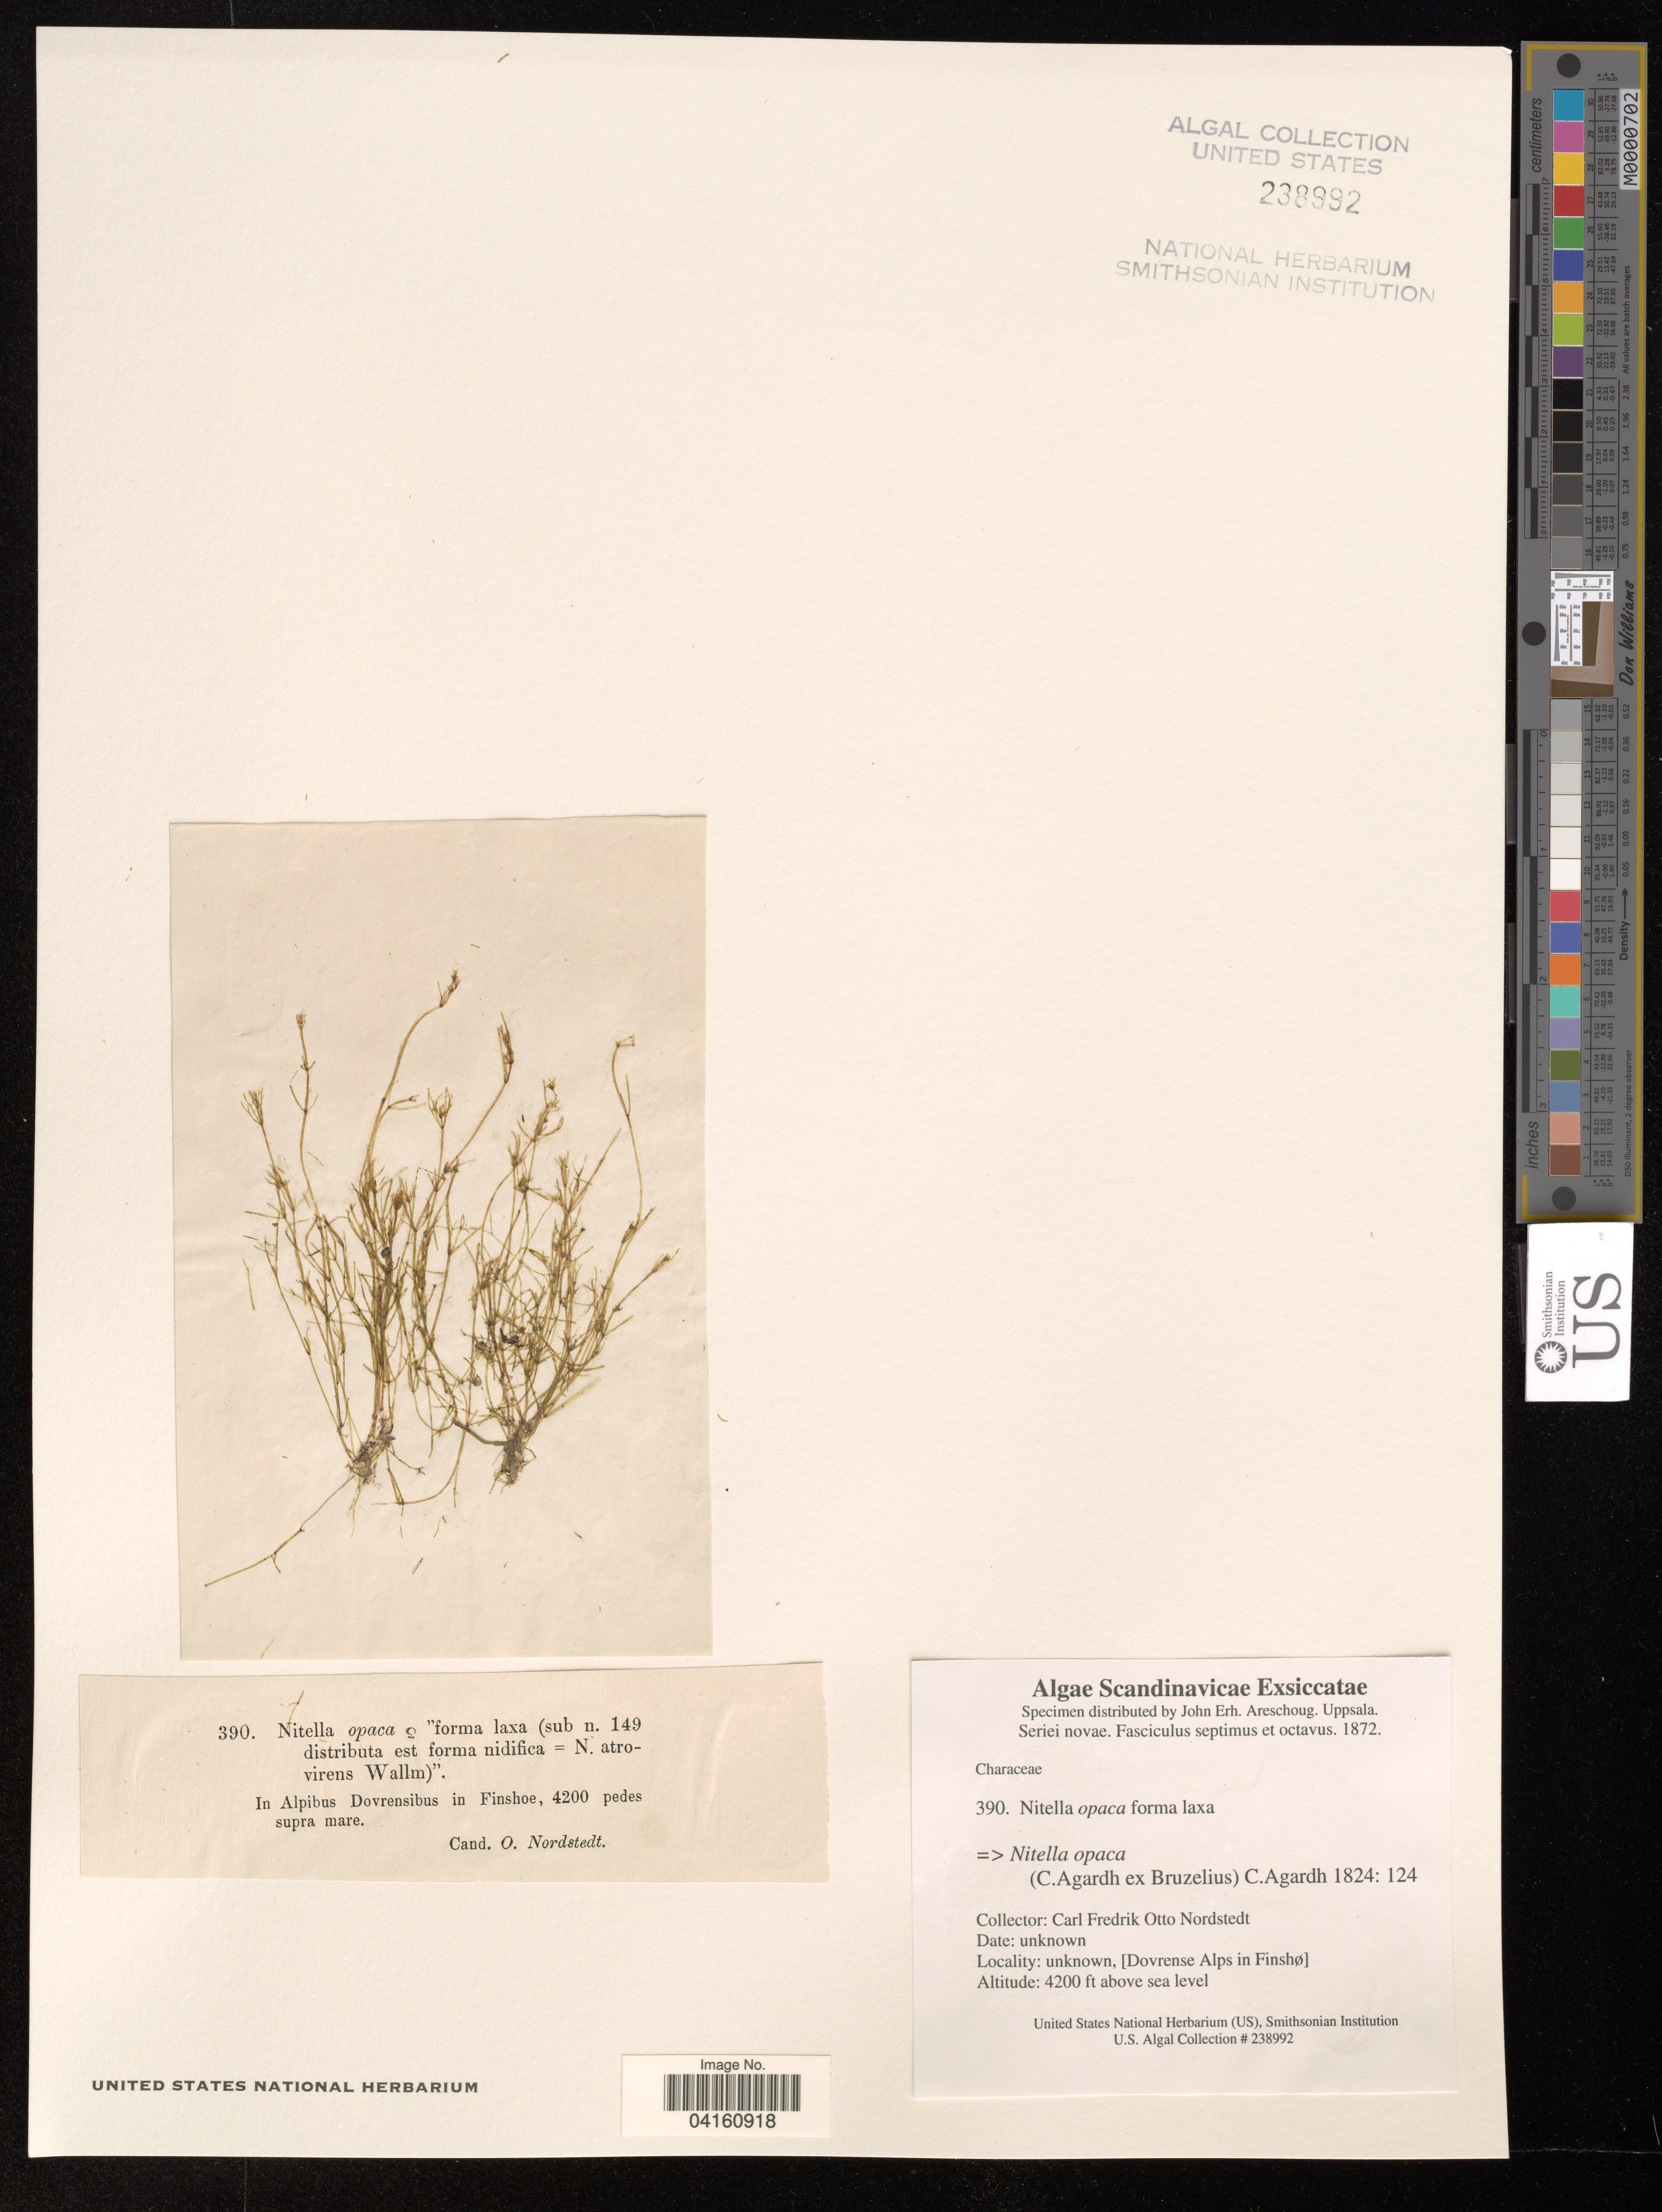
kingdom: Plantae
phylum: Charophyta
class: Charophyceae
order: Charales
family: Characeae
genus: Nitella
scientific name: Nitella opaca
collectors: C. F. O. Nordstedt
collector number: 390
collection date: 1872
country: Norway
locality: unknown [Dovrense Alps in Finsho]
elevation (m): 1280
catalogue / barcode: US 238992